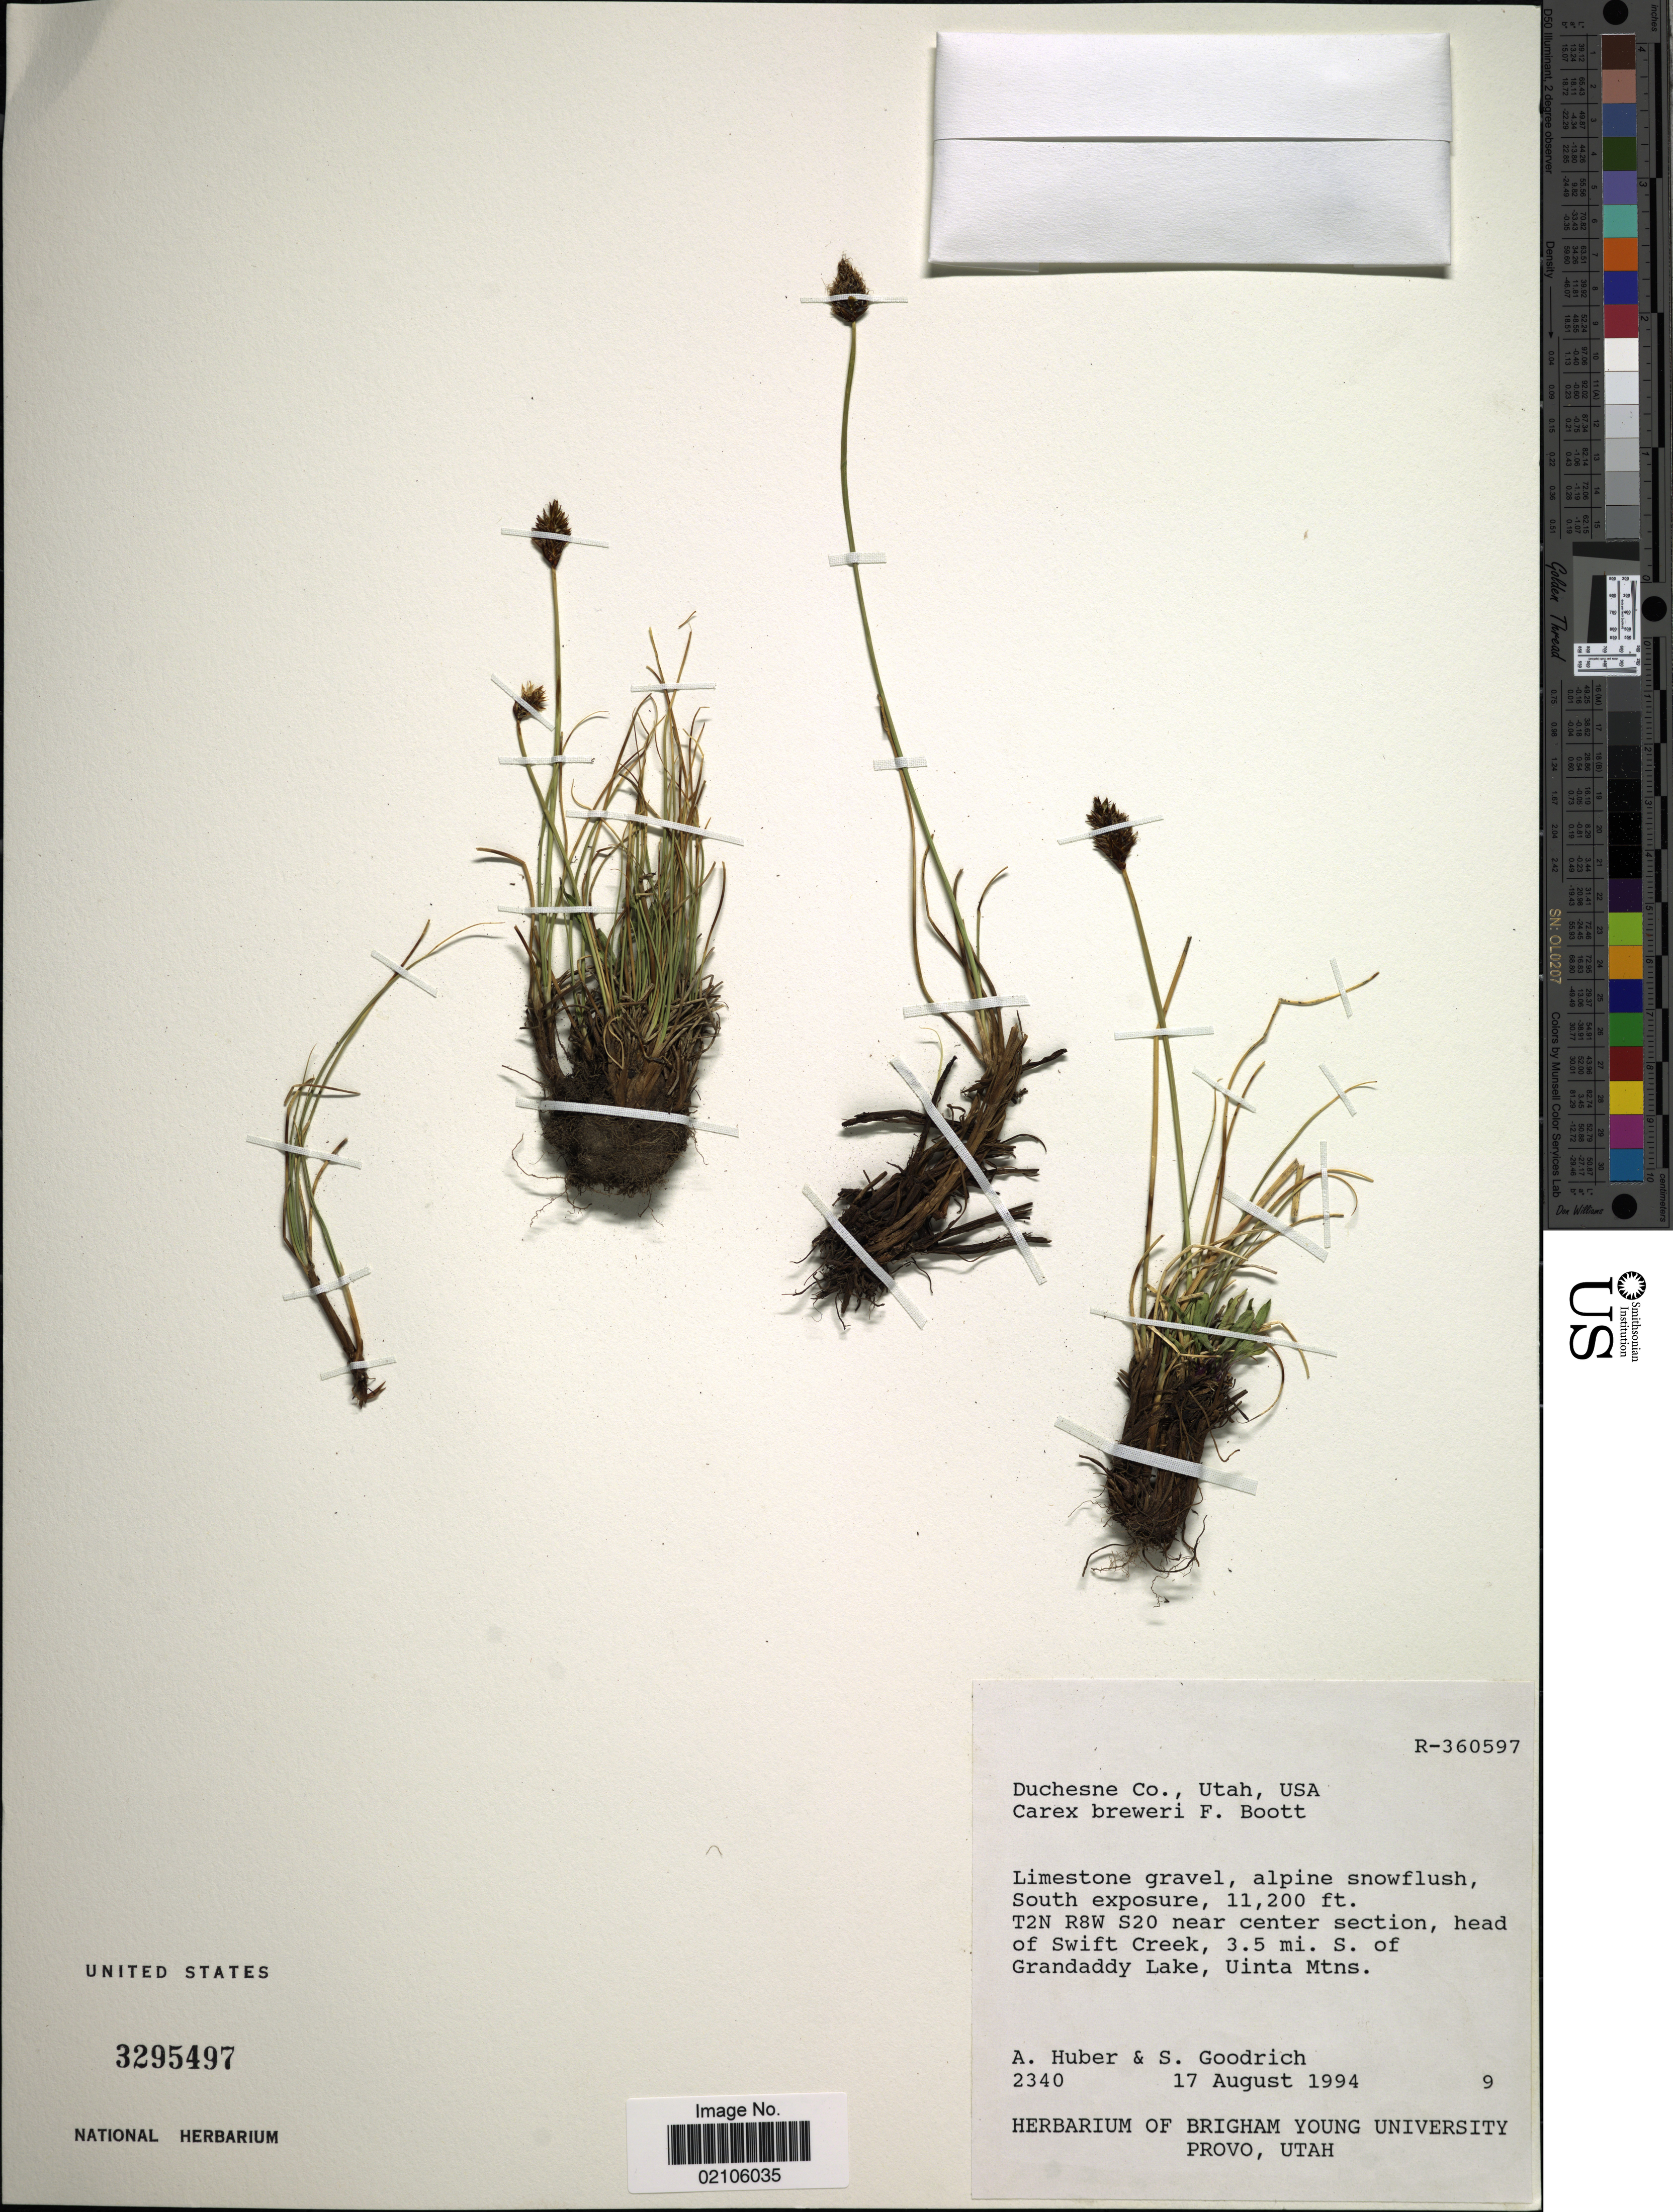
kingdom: Plantae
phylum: Tracheophyta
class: Liliopsida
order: Poales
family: Cyperaceae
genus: Carex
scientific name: Carex breweri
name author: Boott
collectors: A. Huber & S. Goodrich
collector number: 2340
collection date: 1994-08-17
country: United States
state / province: Utah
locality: Duchesne Co, Limestone gravel, alpine snowflush, South exposure, T2N R8W S20 near center section, head of Swift Creek, 3.5 mi S. of Grandaddy Lake, Uinta Mtns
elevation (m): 3414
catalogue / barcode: US 3295497